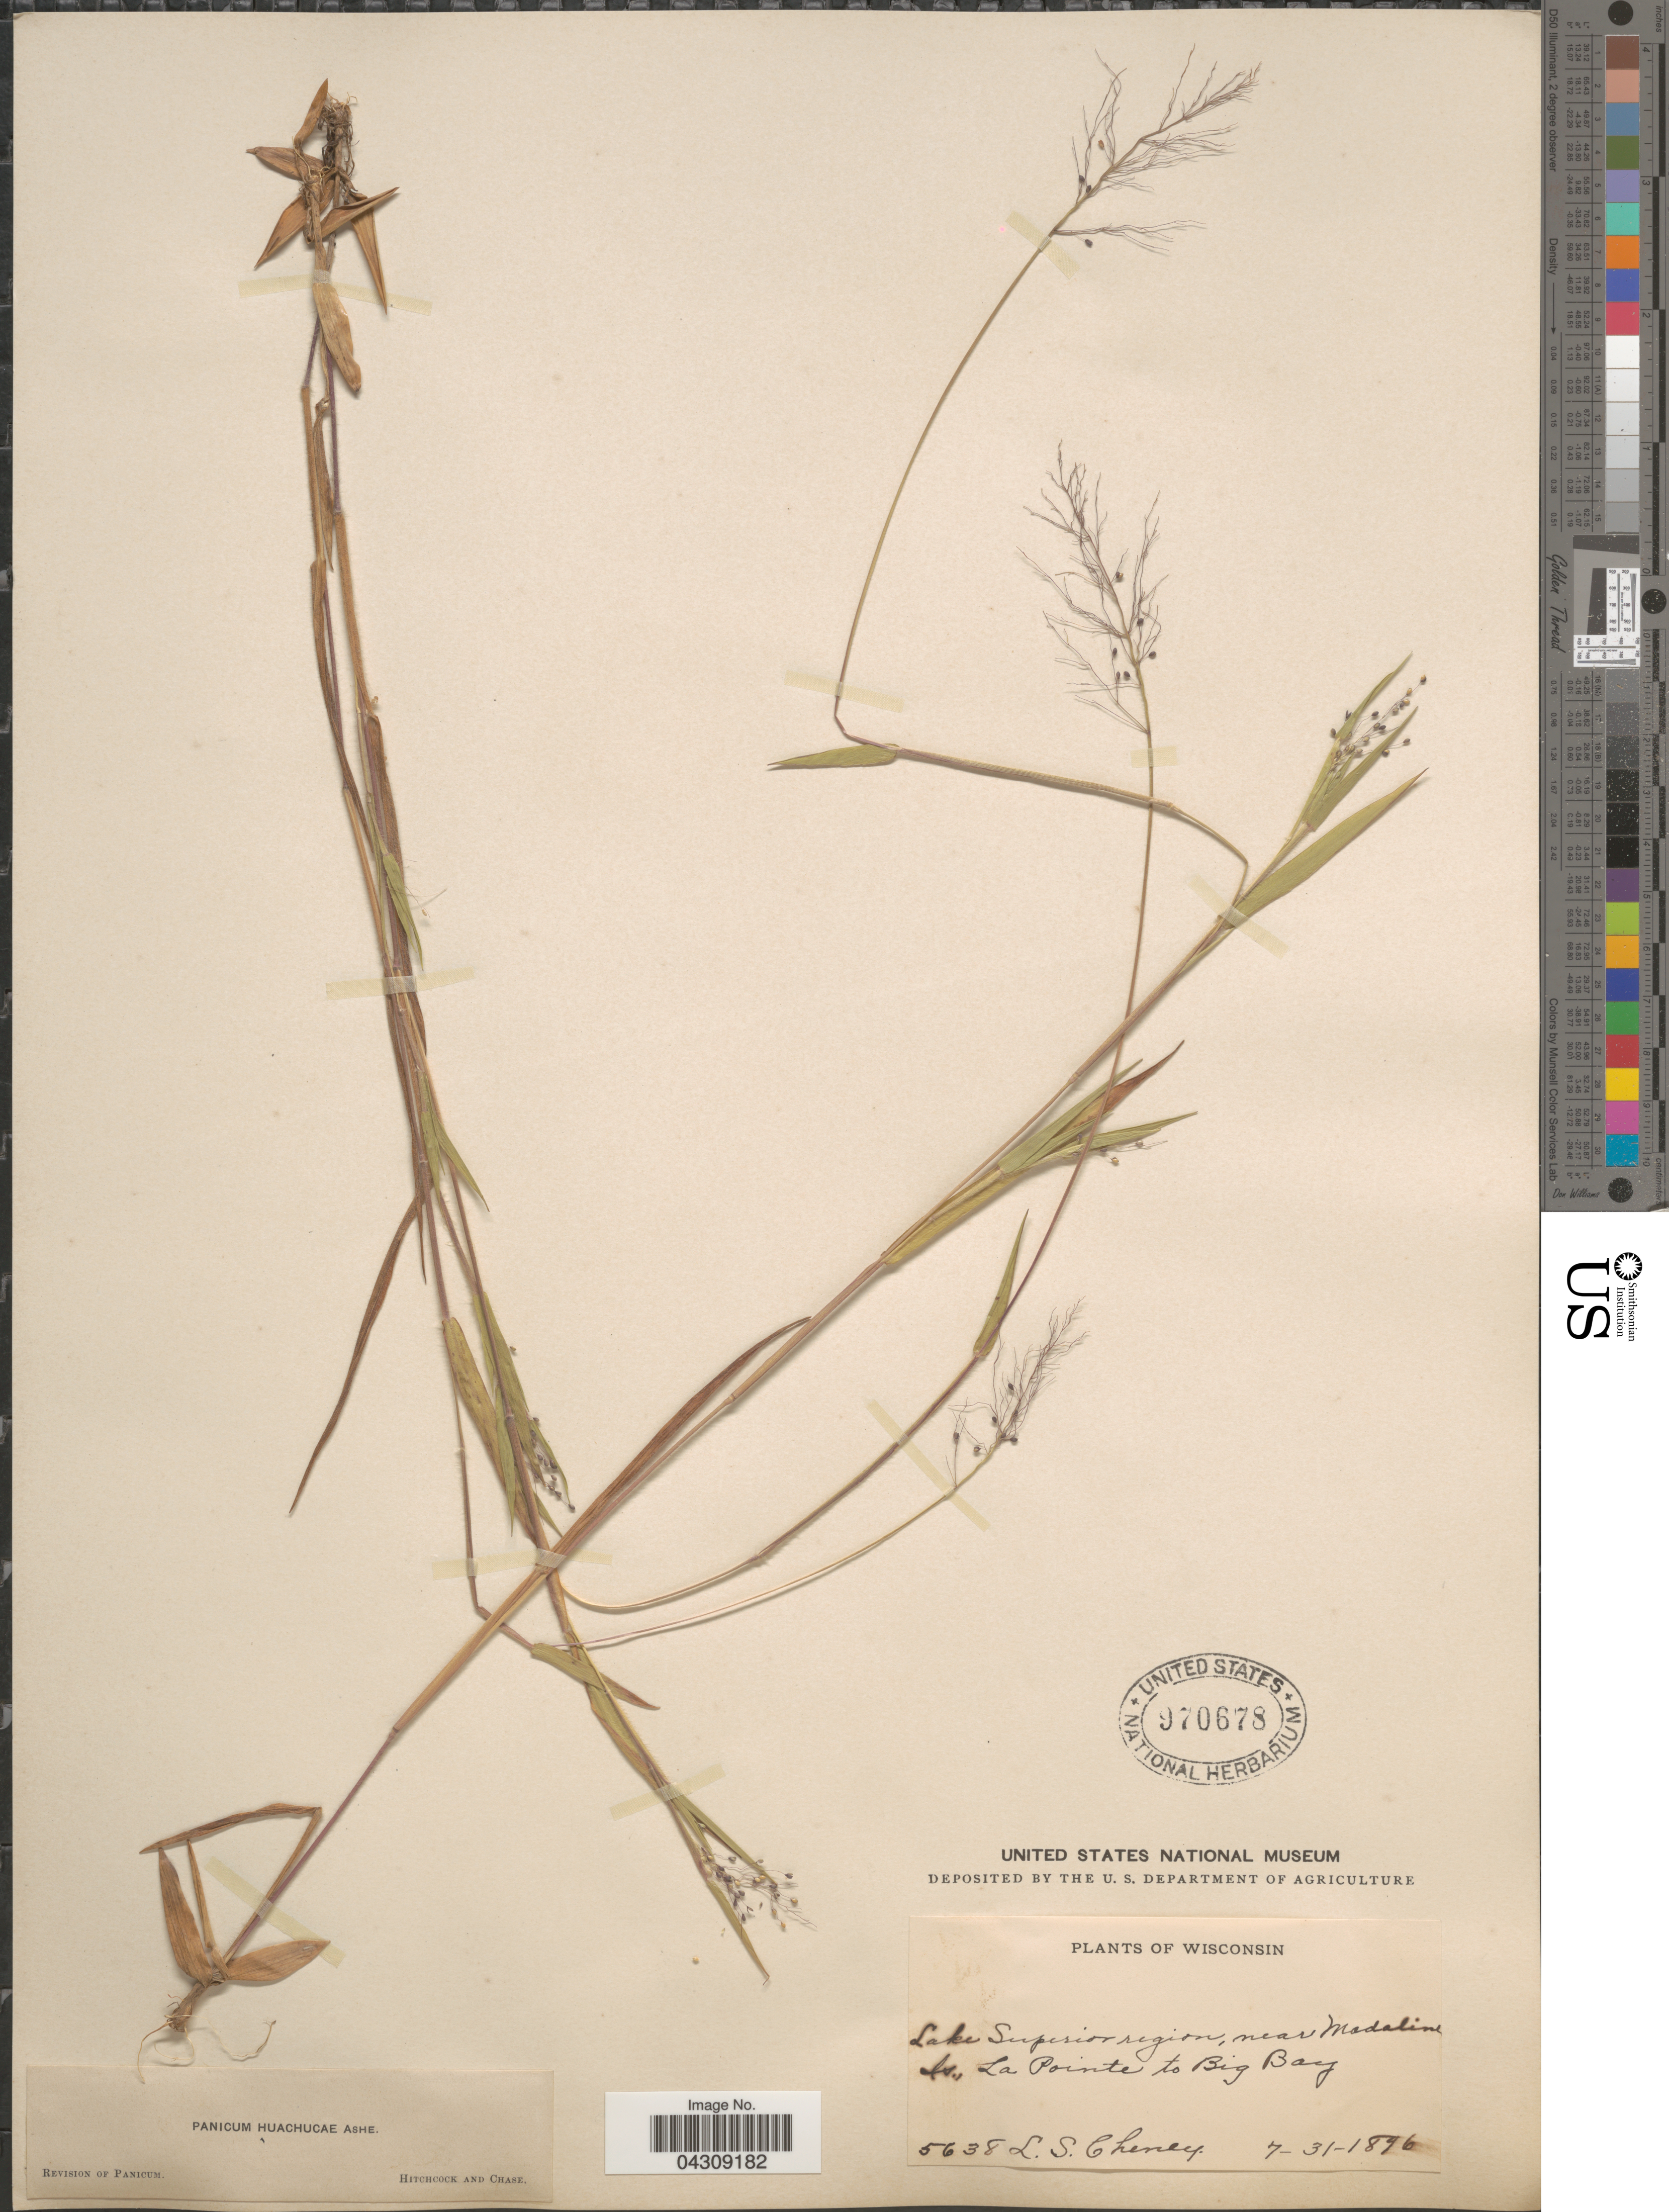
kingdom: Plantae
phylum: Tracheophyta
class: Liliopsida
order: Poales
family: Poaceae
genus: Dichanthelium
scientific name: Dichanthelium acuminatum var. acuminatum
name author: (Sw.) Gould & C.A. Clark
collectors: L. Cheney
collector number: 5638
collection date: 1896-07-31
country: United States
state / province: Wisconsin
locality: Lake Superior region, near Madeline Is., La Pointe to Big Bay.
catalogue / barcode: US 970678